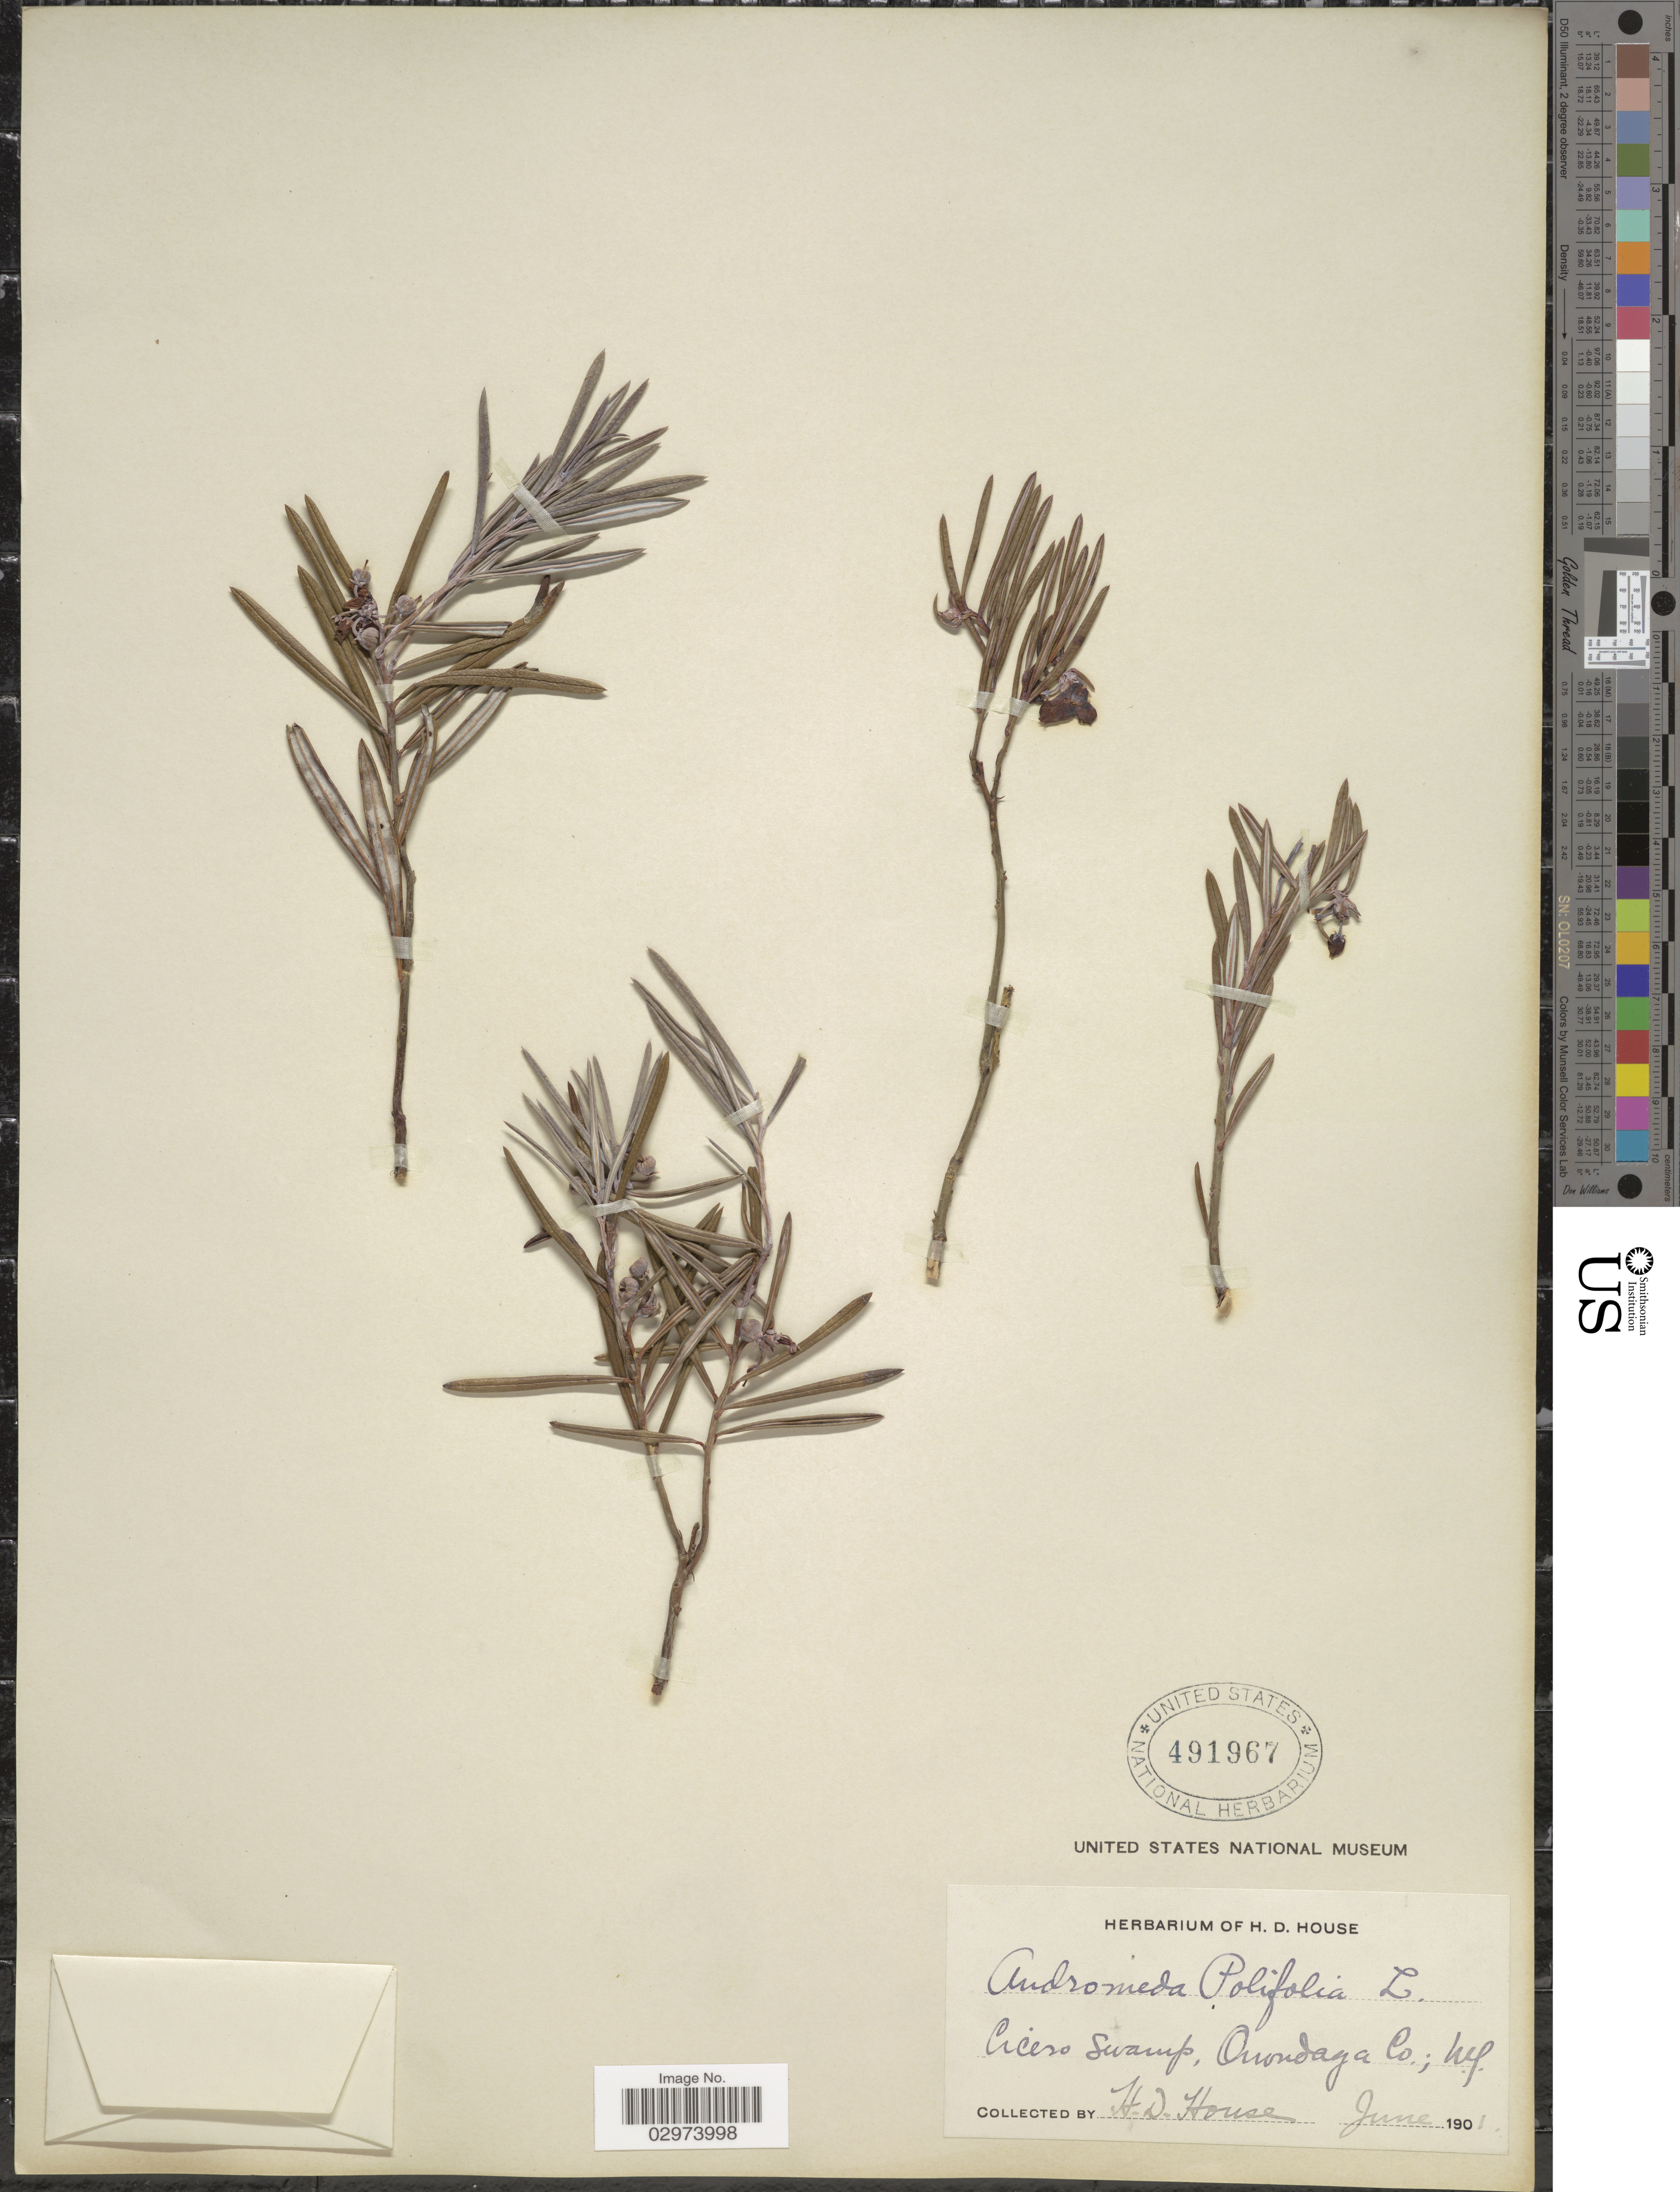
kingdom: Plantae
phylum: Tracheophyta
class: Magnoliopsida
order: Ericales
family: Ericaceae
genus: Andromeda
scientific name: Andromeda polifolia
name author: L.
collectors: H. D. House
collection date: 1901-06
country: United States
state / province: New York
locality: Cicero Swamp, Onondaga Co.; N.Y.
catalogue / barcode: US 491967